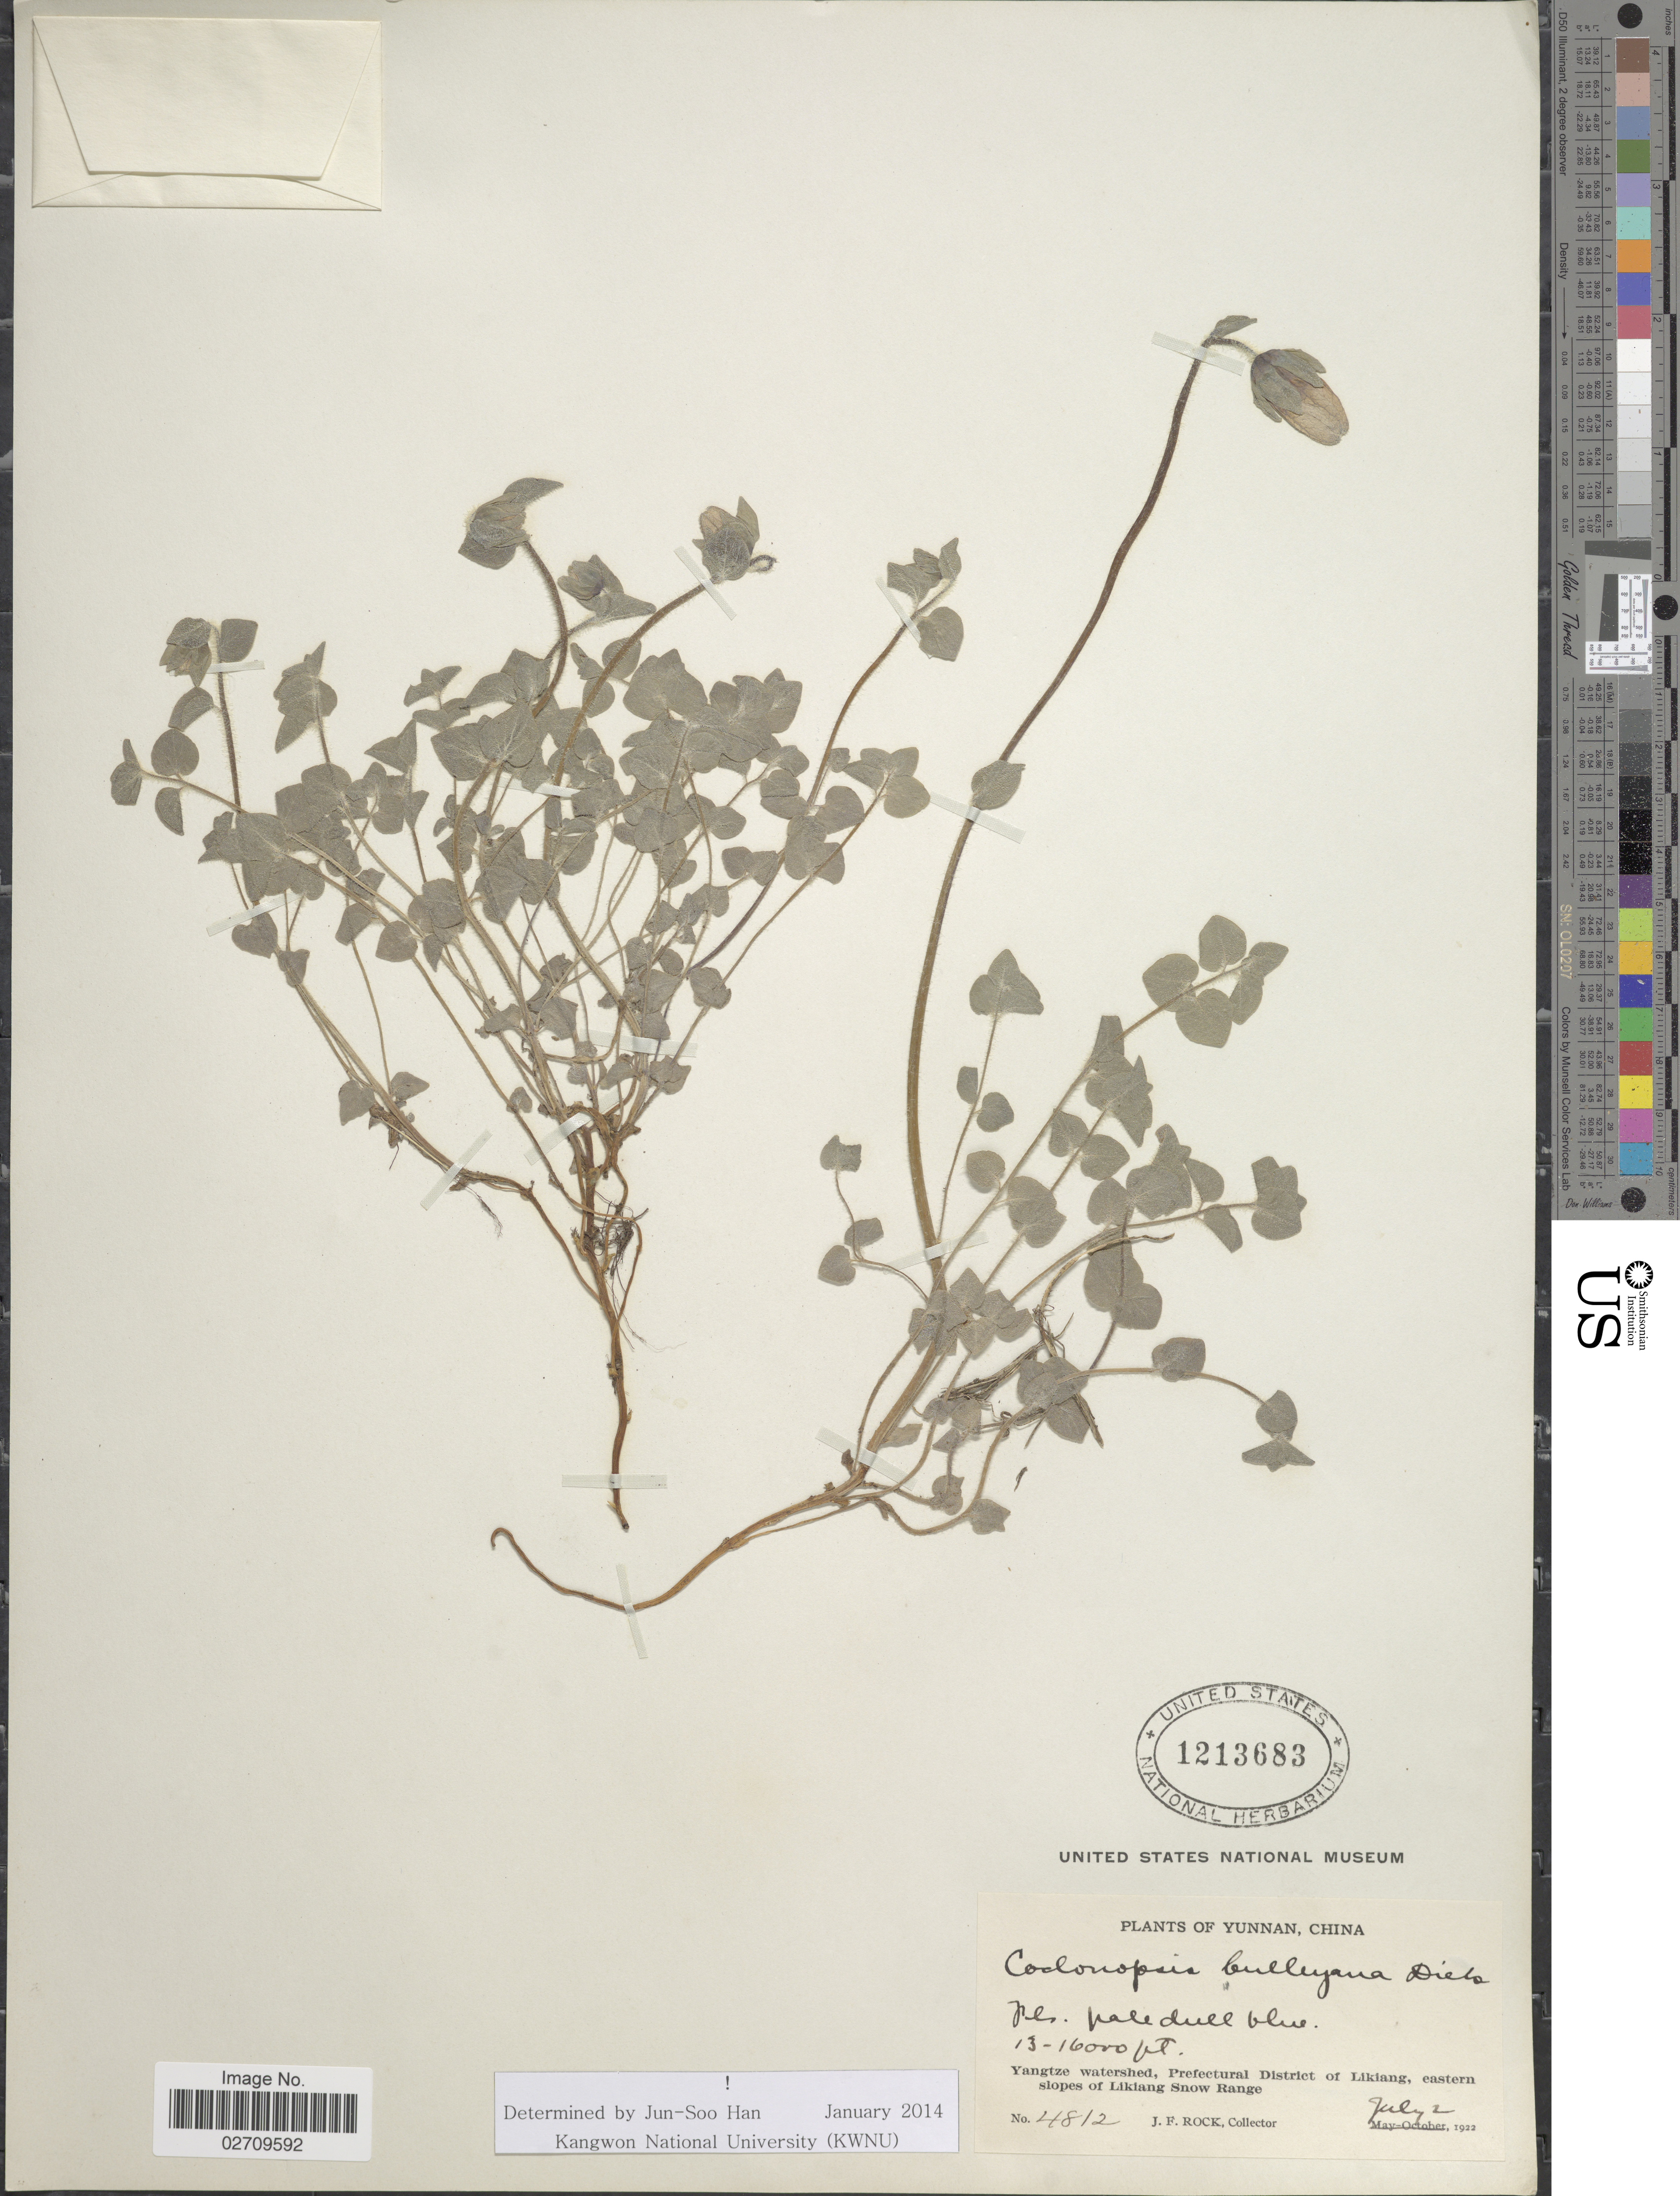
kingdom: Plantae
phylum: Tracheophyta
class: Magnoliopsida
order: Asterales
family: Campanulaceae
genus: Codonopsis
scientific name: Codonopsis bulleyana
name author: Forrest ex Diels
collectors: J. F. Rock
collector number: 4812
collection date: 1922-07-02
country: China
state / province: Yunnan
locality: Yangtze watershed, Prefectural District of Likiang, eastern slopes of Likiang Snow Range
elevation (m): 3962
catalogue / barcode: US 1213683